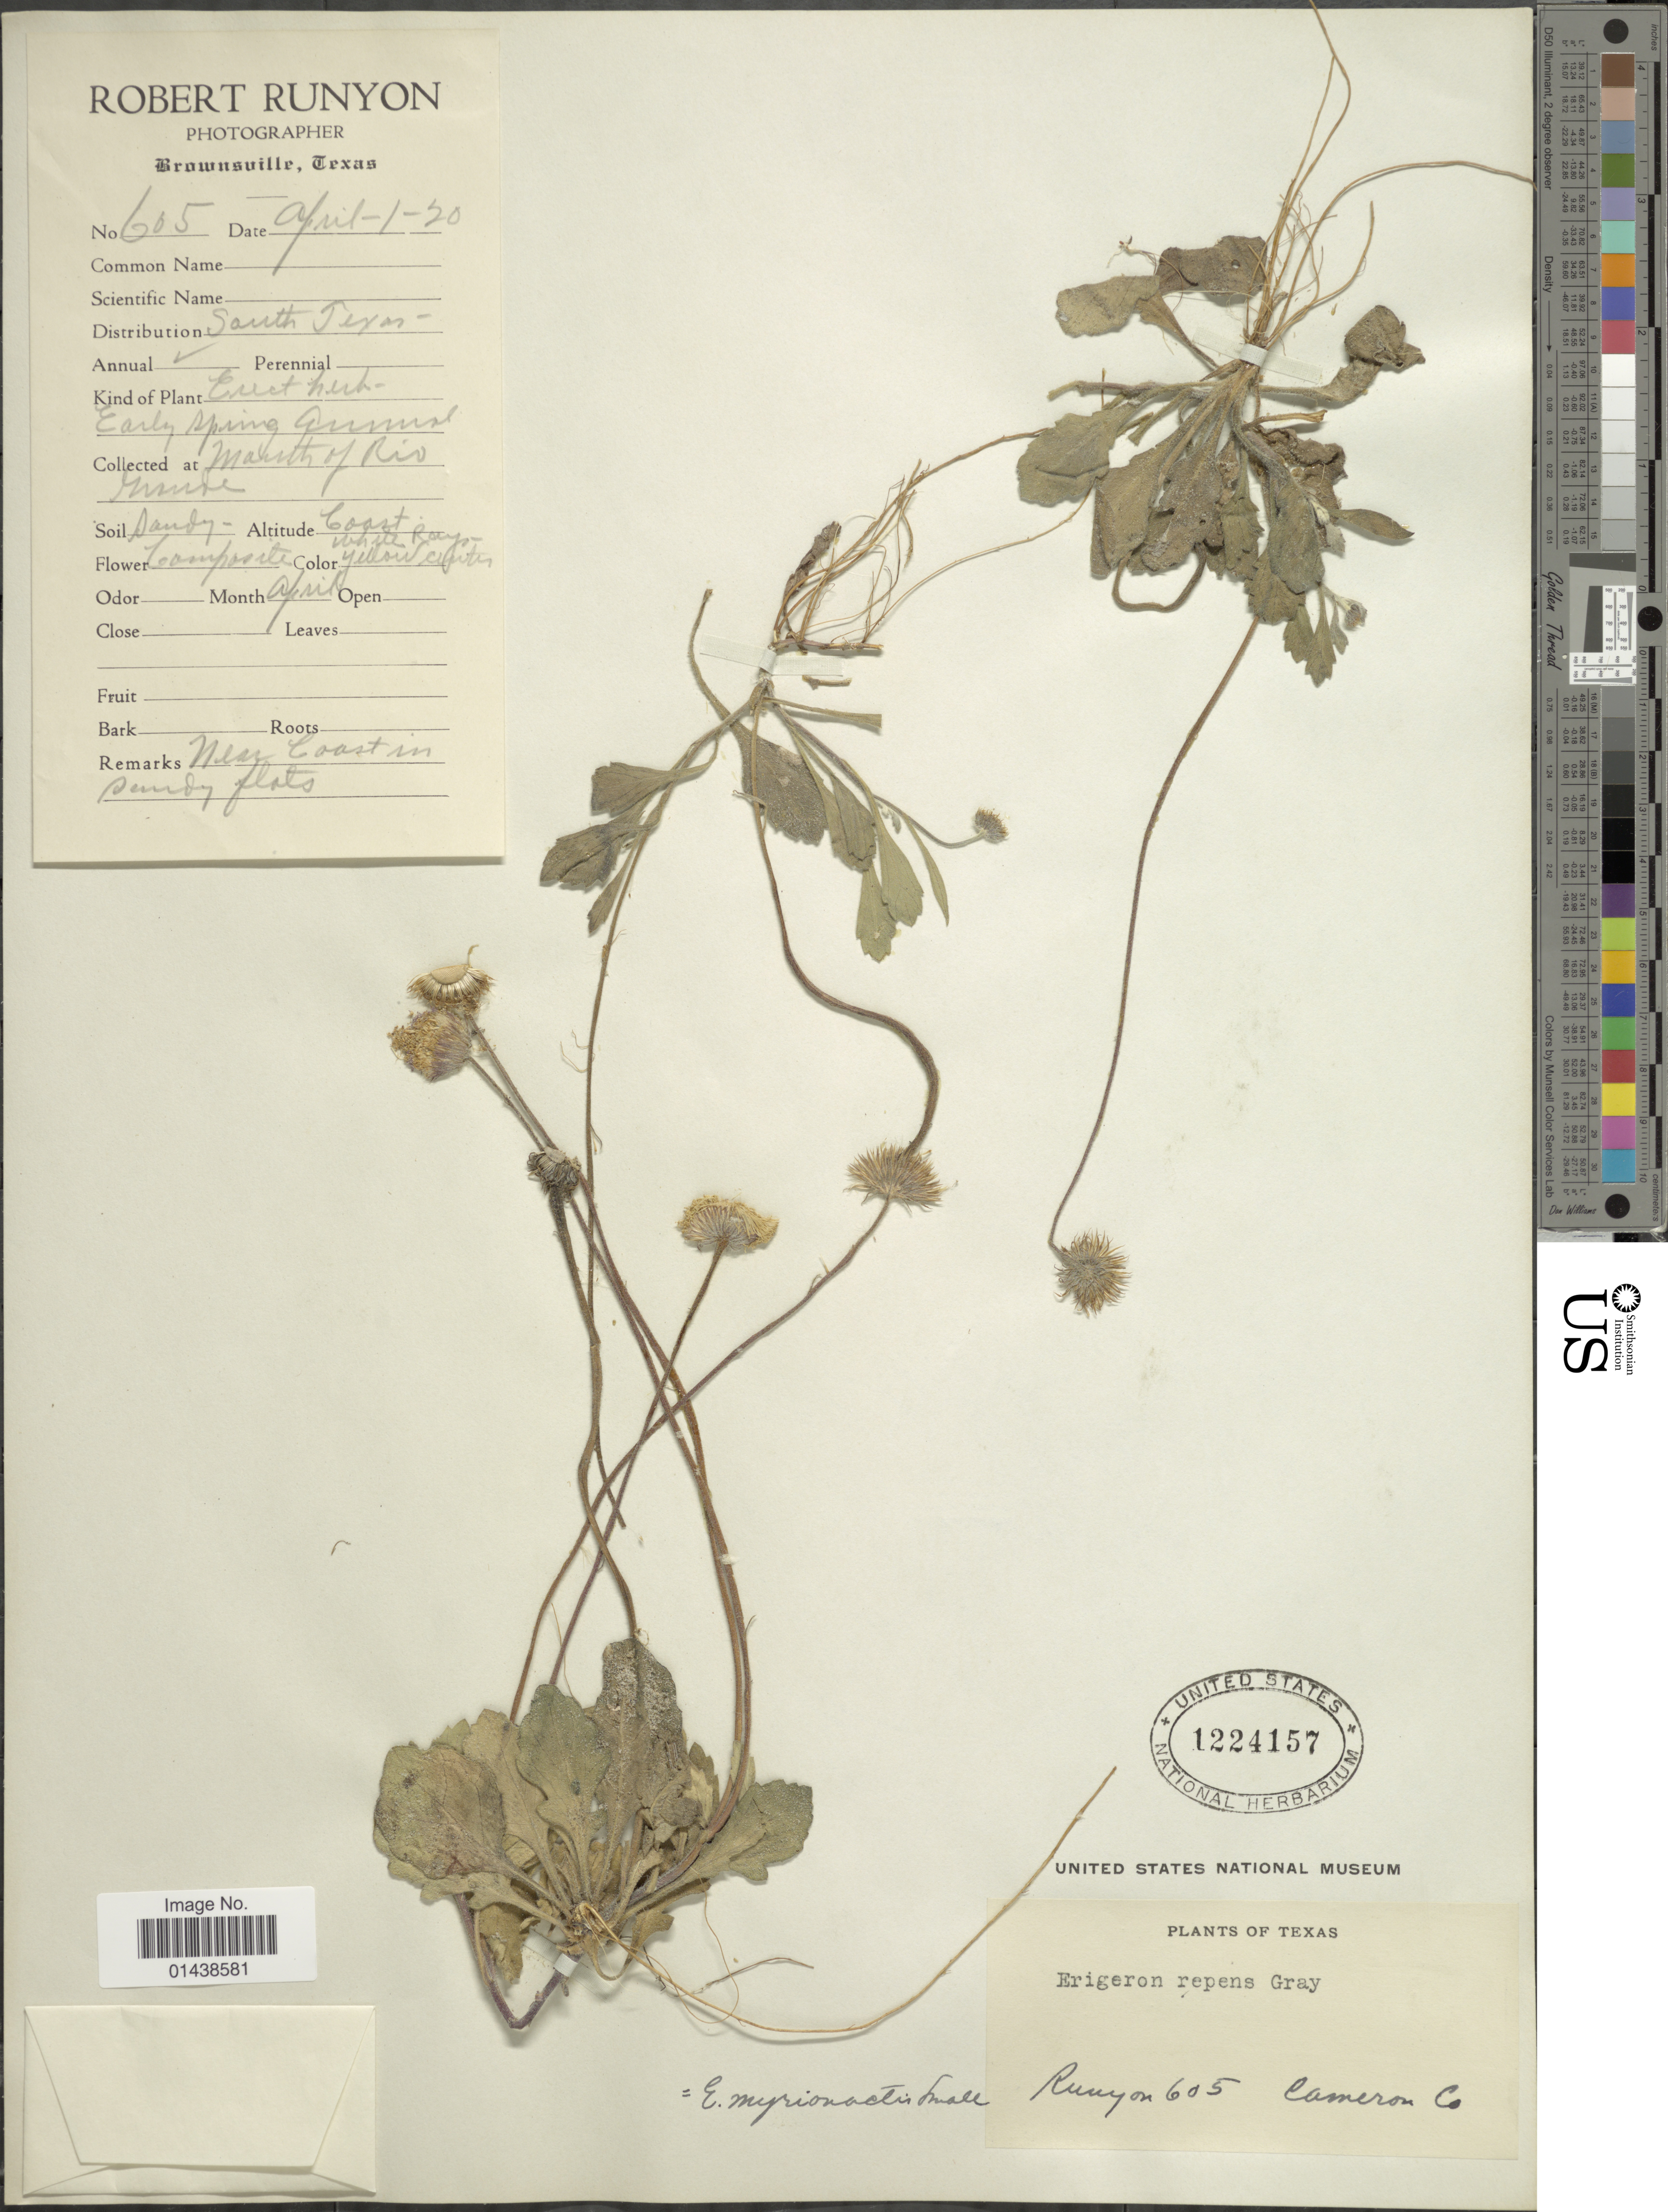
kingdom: Plantae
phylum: Tracheophyta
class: Magnoliopsida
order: Asterales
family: Asteraceae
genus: Erigeron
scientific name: Erigeron myrionactis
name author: Small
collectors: R. Runyon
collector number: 605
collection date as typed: Transcribed d/m/y: 1/4/20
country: United States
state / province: Texas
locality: Mouth of Rio Gunipe. Cameron Co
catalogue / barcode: US 1224157